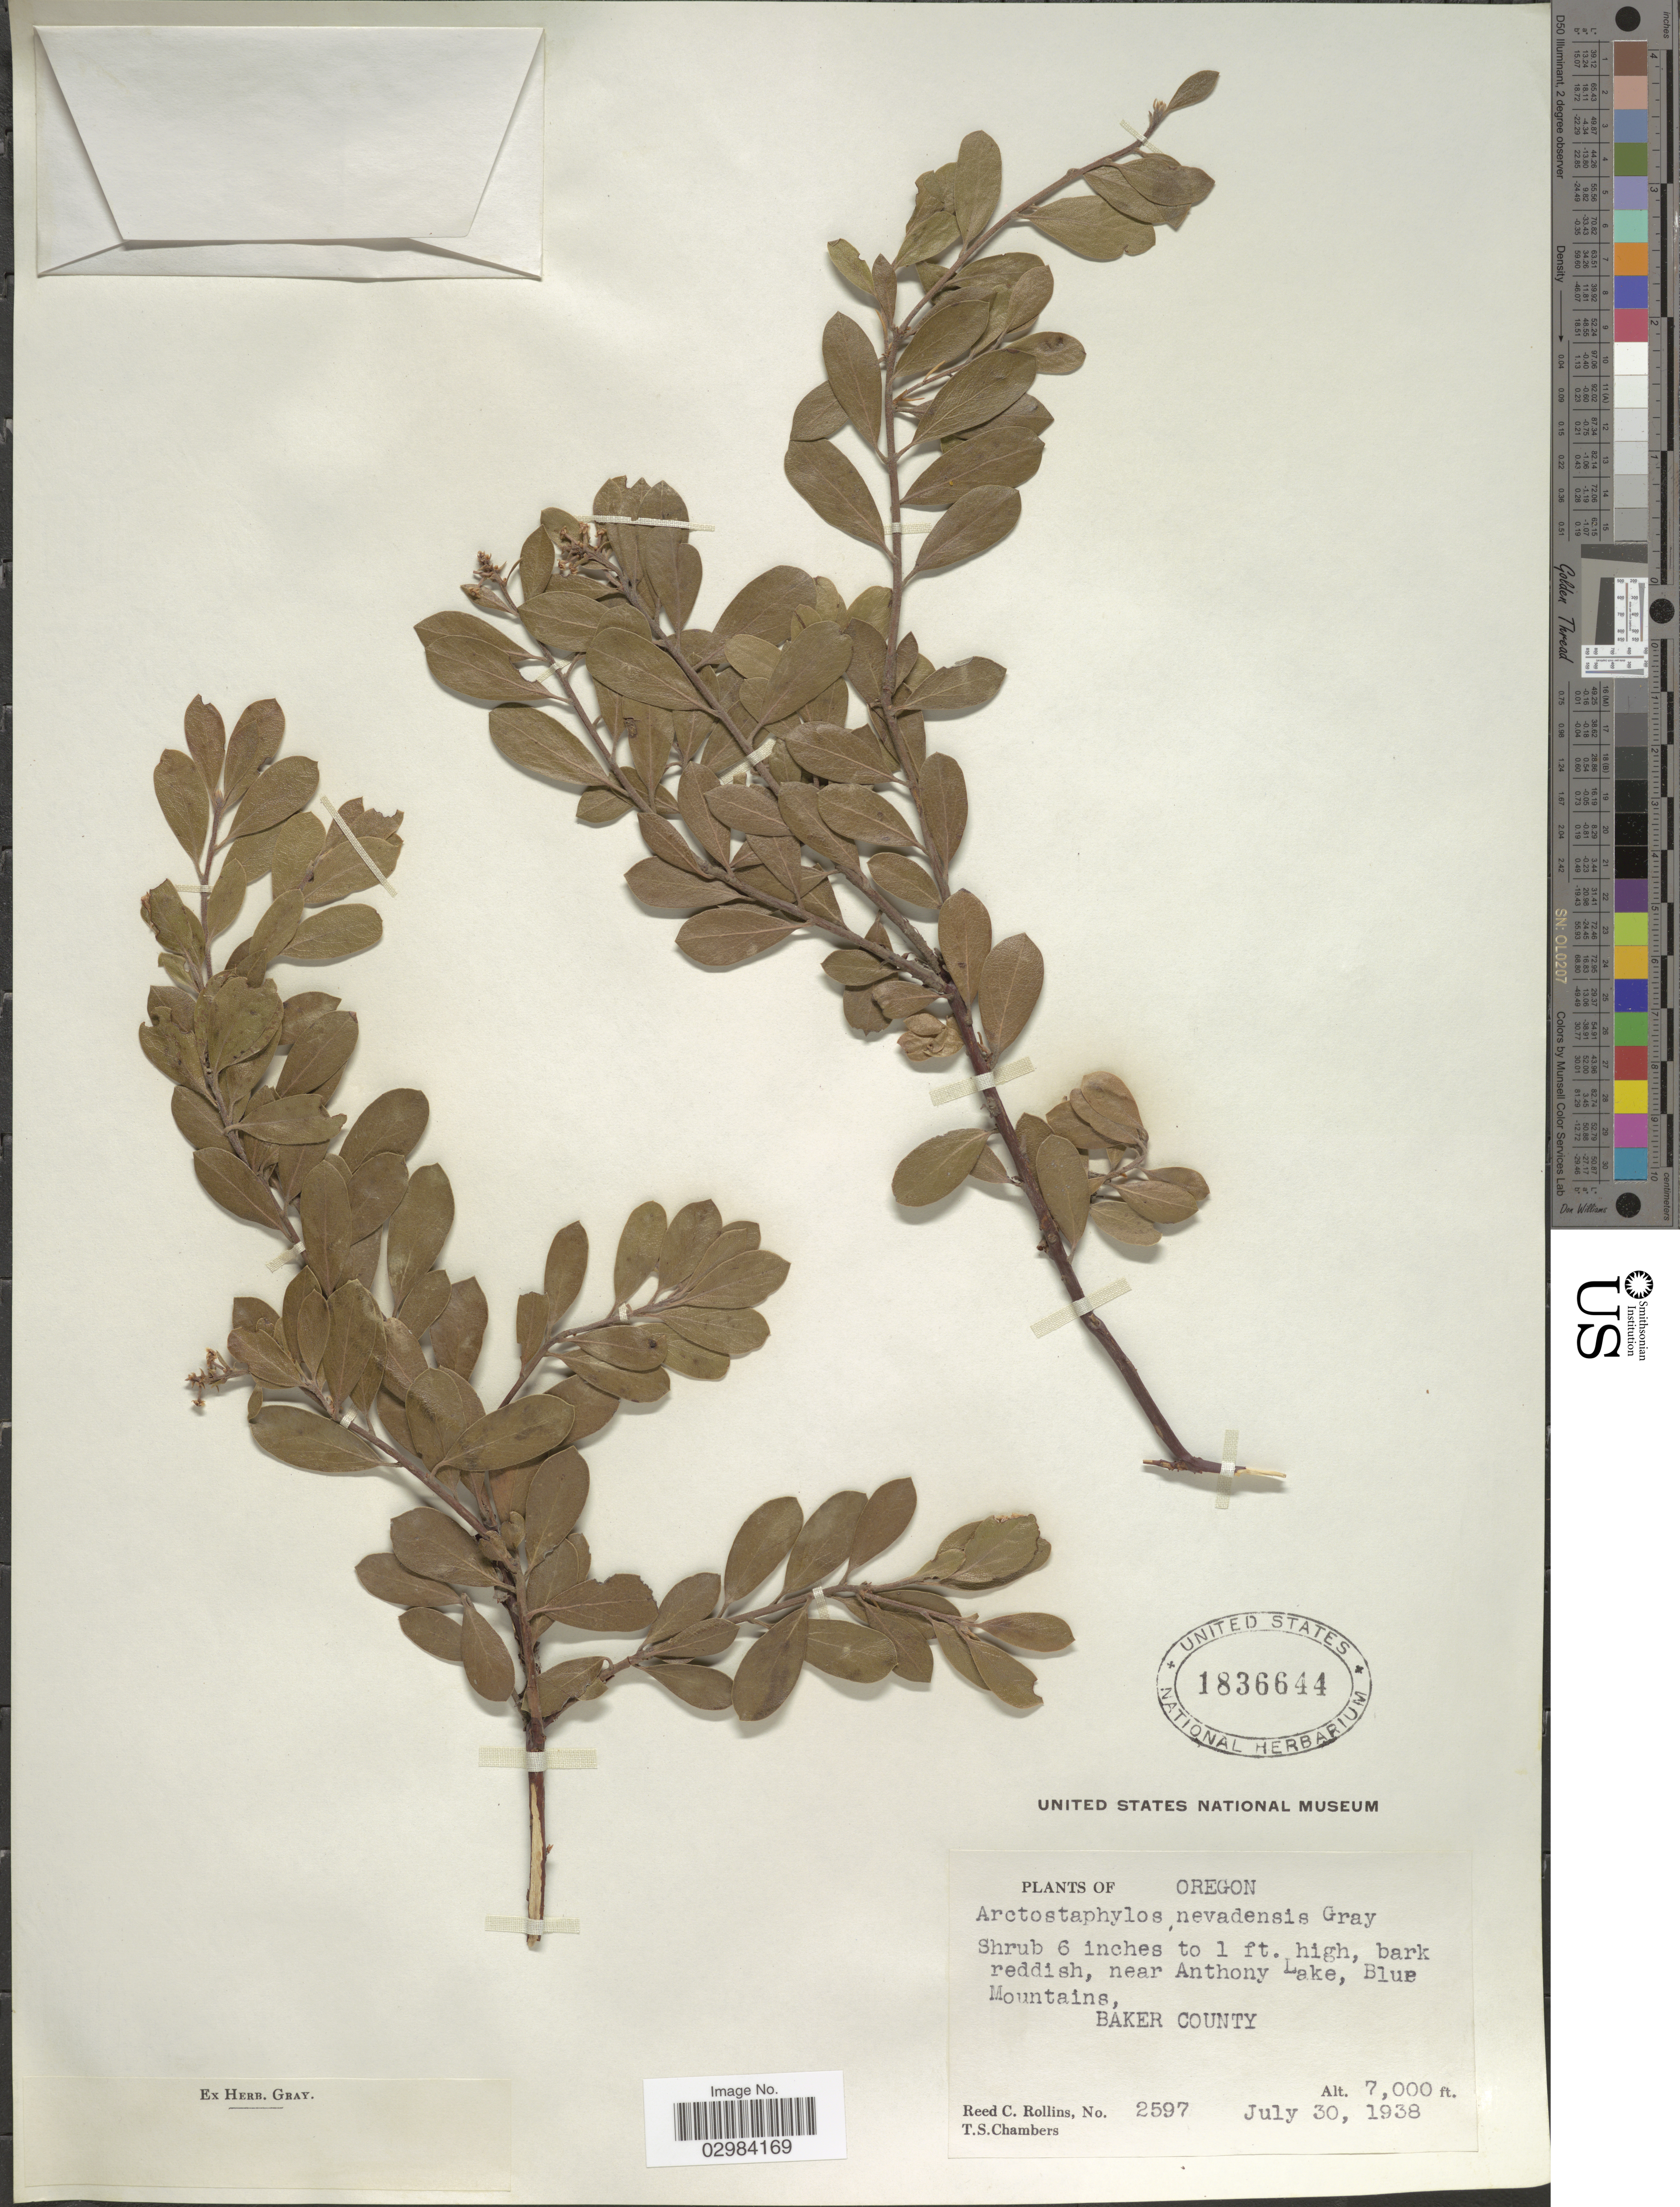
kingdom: Plantae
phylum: Tracheophyta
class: Magnoliopsida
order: Ericales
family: Ericaceae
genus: Arctostaphylos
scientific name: Arctostaphylos nevadensis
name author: A. Gray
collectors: R. C. Rollins & T. Chambers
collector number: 2597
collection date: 1938-07-30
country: United States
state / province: Oregon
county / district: Baker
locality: Near Anthony Lake, Blue Mountains, Baker County.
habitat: near lake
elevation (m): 2134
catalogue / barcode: US 1836644